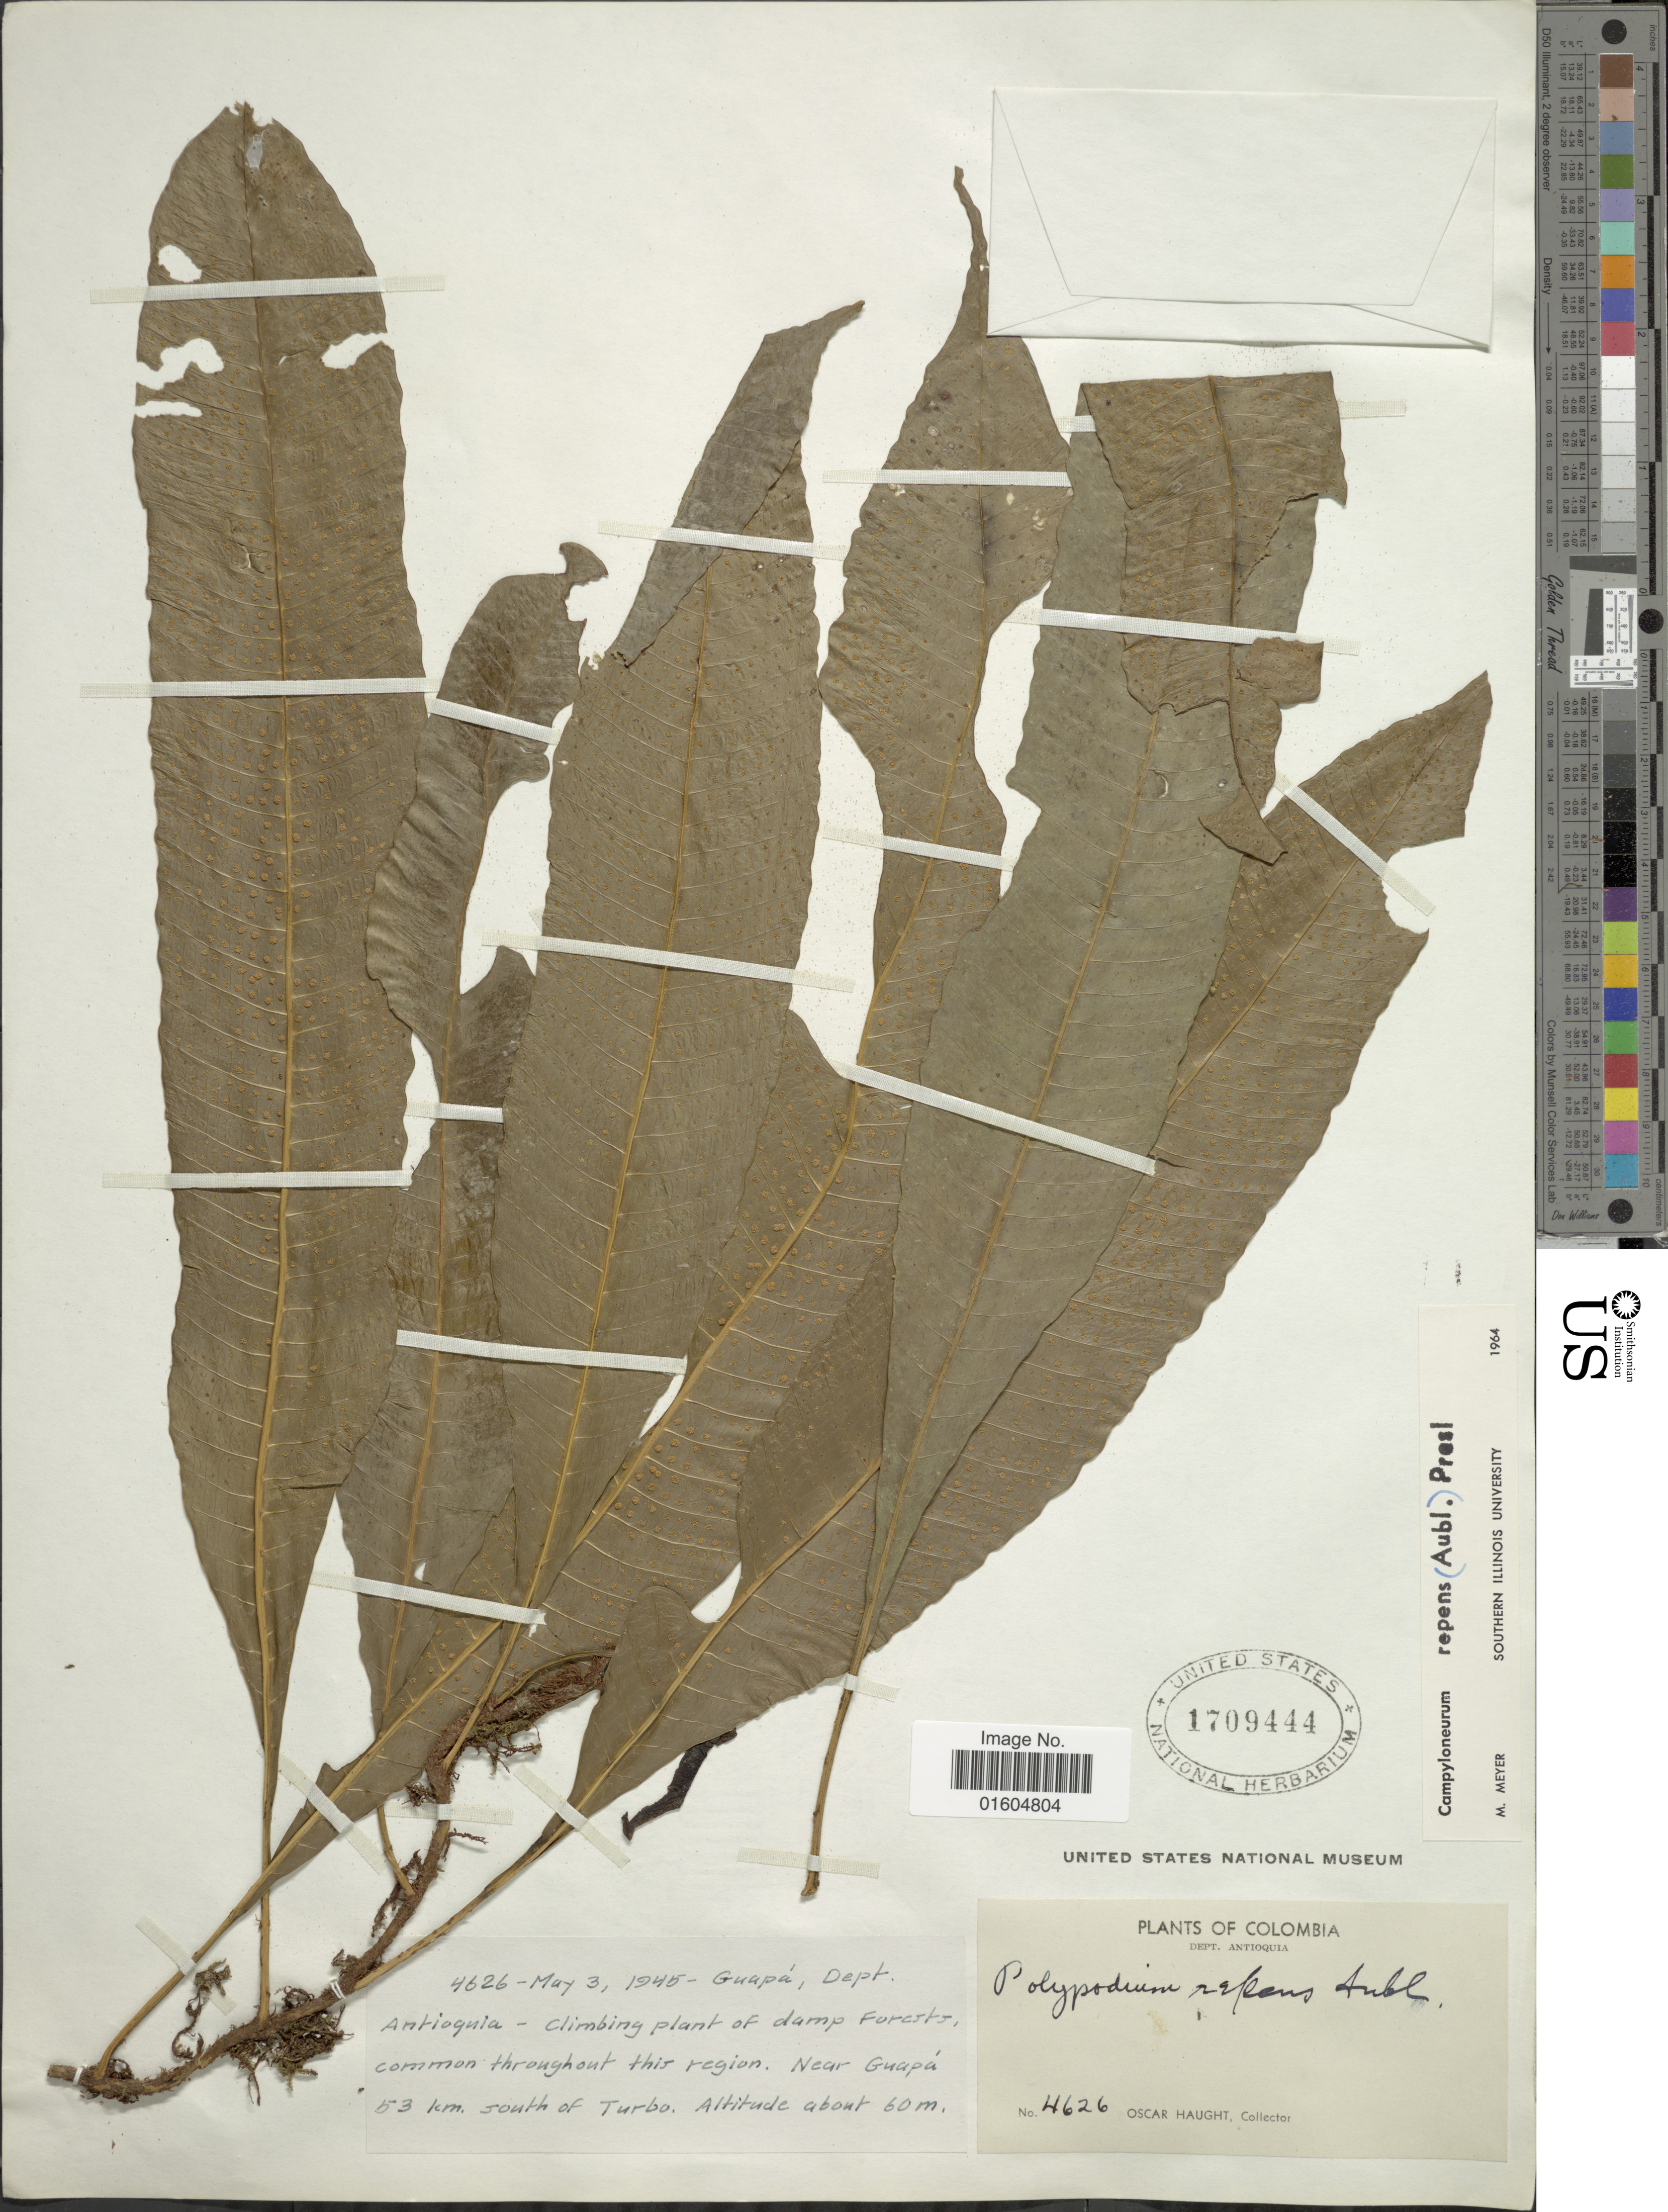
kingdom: Plantae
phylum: Tracheophyta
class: Polypodiopsida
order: Polypodiales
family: Polypodiaceae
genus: Campyloneurum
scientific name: Campyloneurum repens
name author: (Aubl.) C. Presl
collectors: O. L. Haught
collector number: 4626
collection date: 1945-05-03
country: Colombia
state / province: Antioquia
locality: Colombia, Dept. Antioquia. ccommon throughout this region. Near Guapa 53 km. south of Turbo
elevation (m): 60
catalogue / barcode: US 1709444